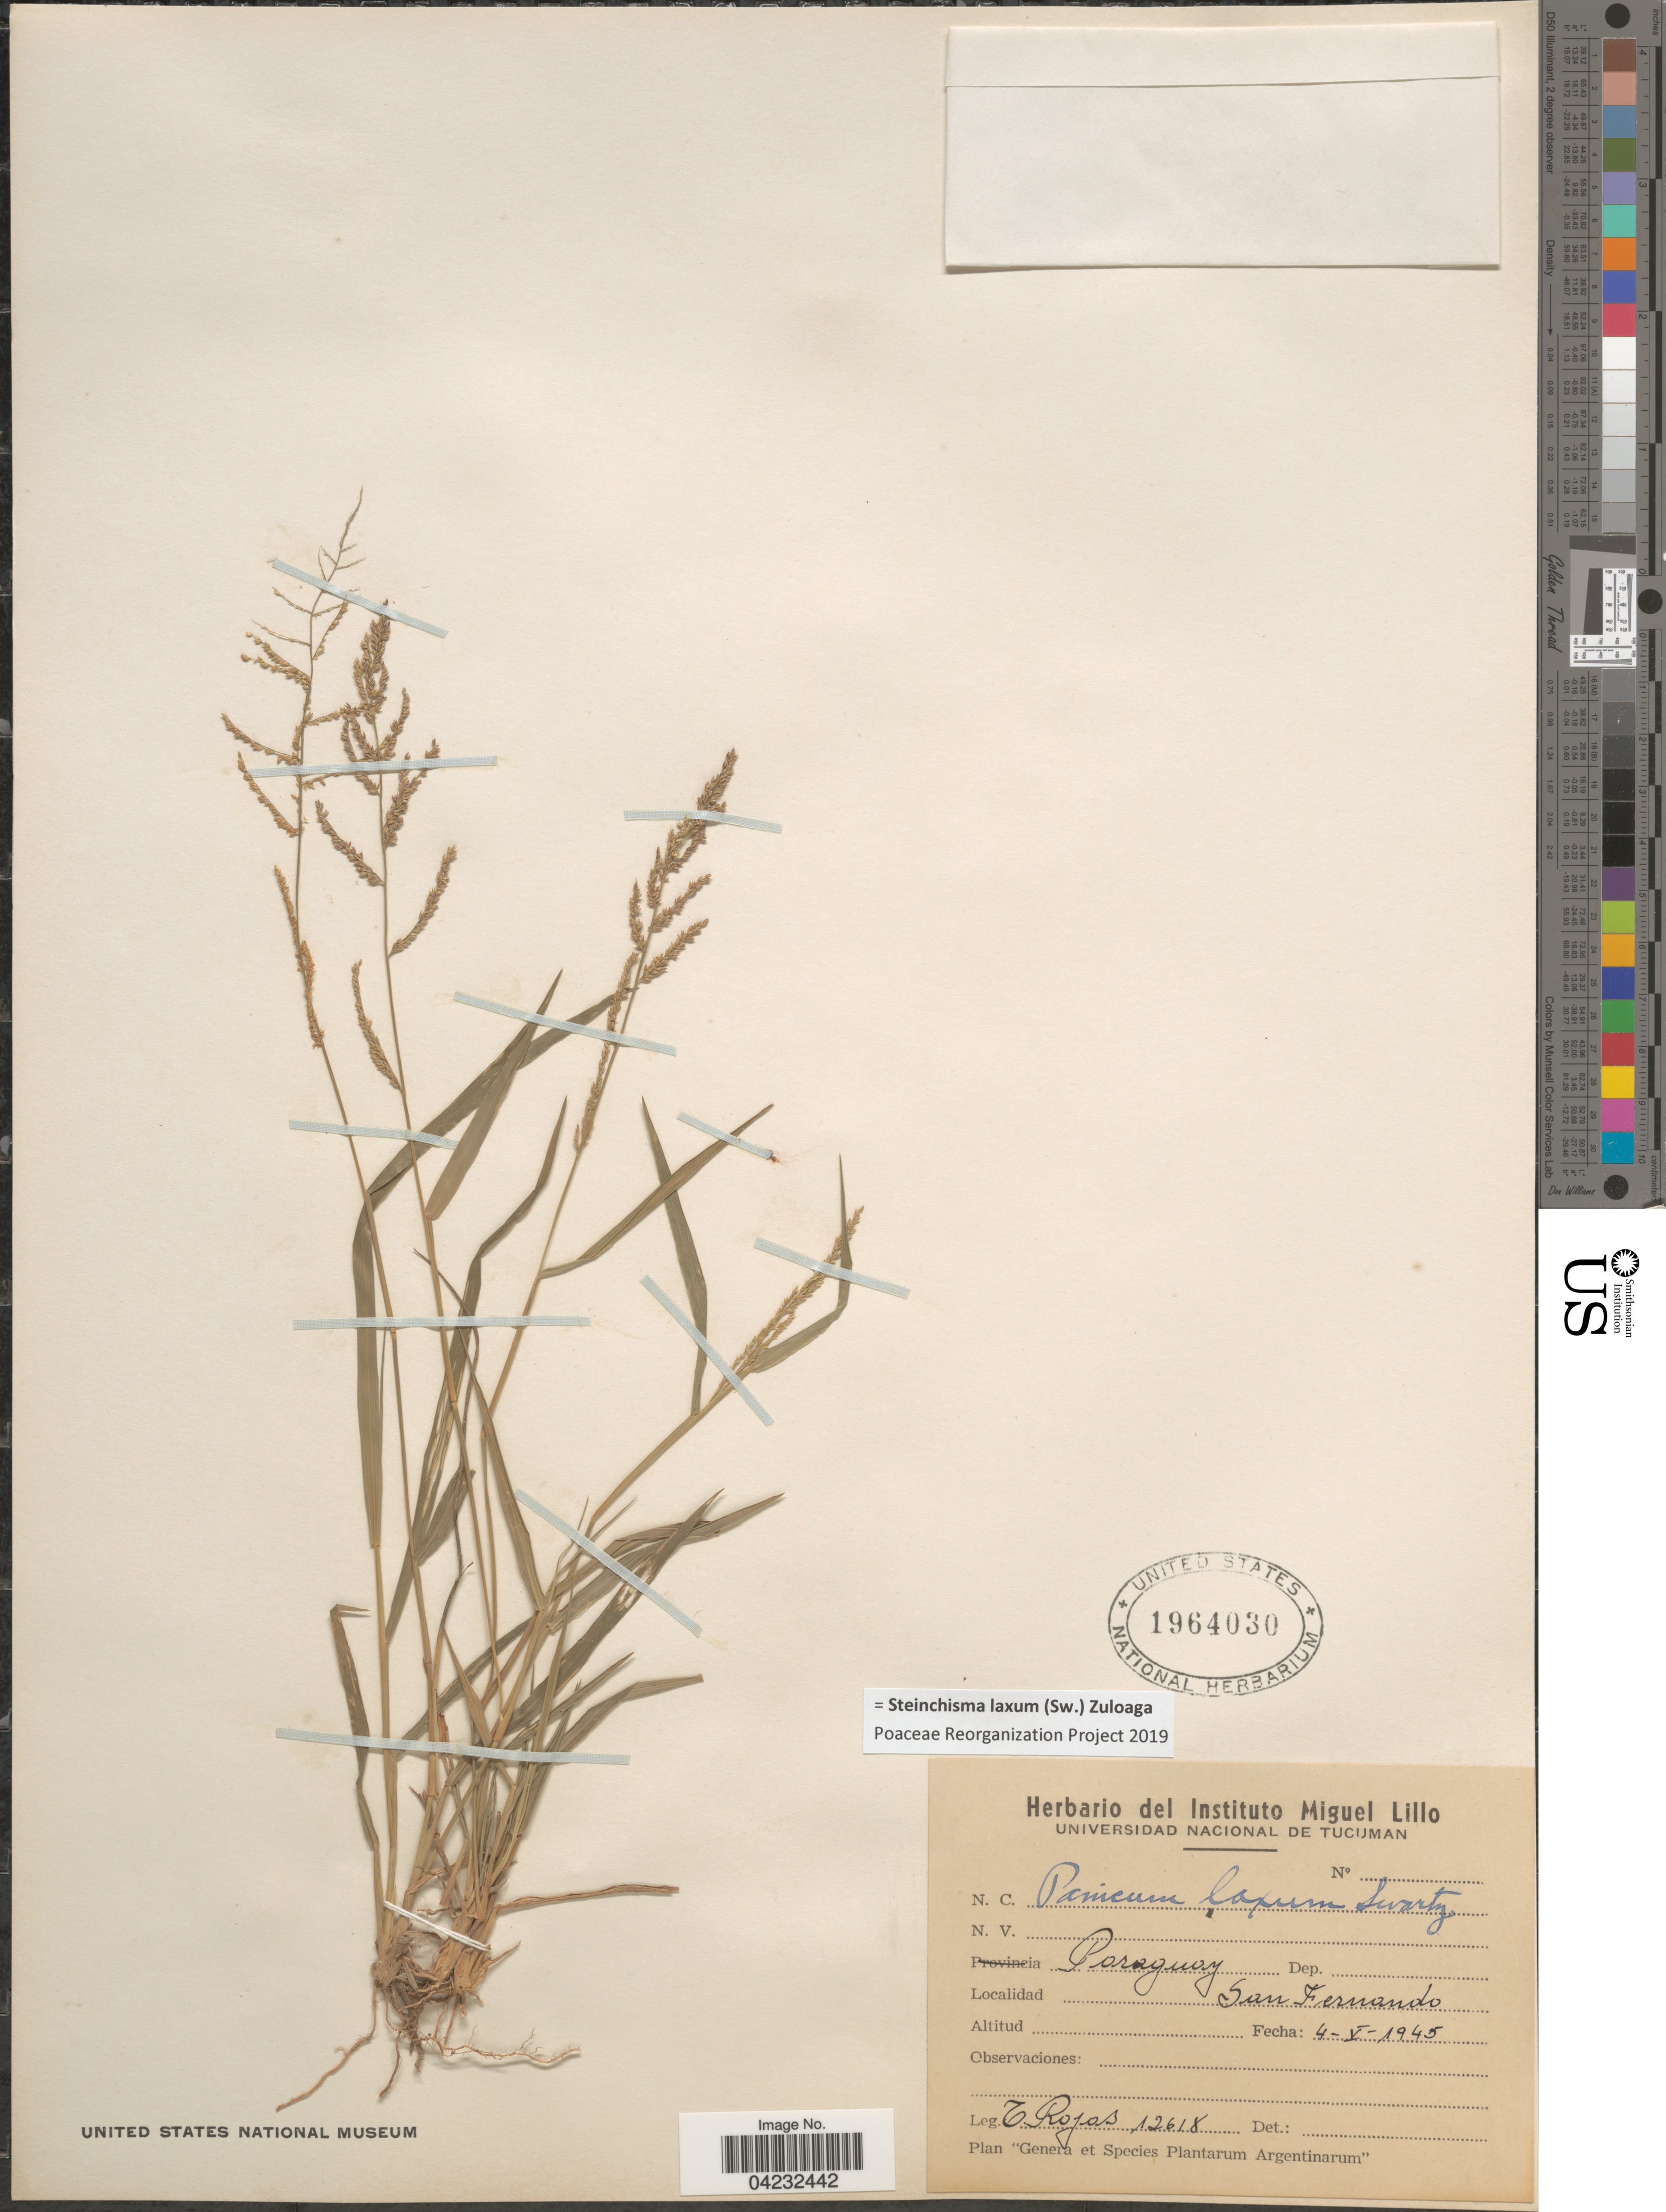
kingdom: Plantae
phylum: Tracheophyta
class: Liliopsida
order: Poales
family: Poaceae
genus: Steinchisma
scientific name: Steinchisma laxum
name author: (Sw.) Zuloaga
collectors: T. Rojas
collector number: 12618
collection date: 1945-10-04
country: Paraguay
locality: San Fernando.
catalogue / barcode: US 1964030